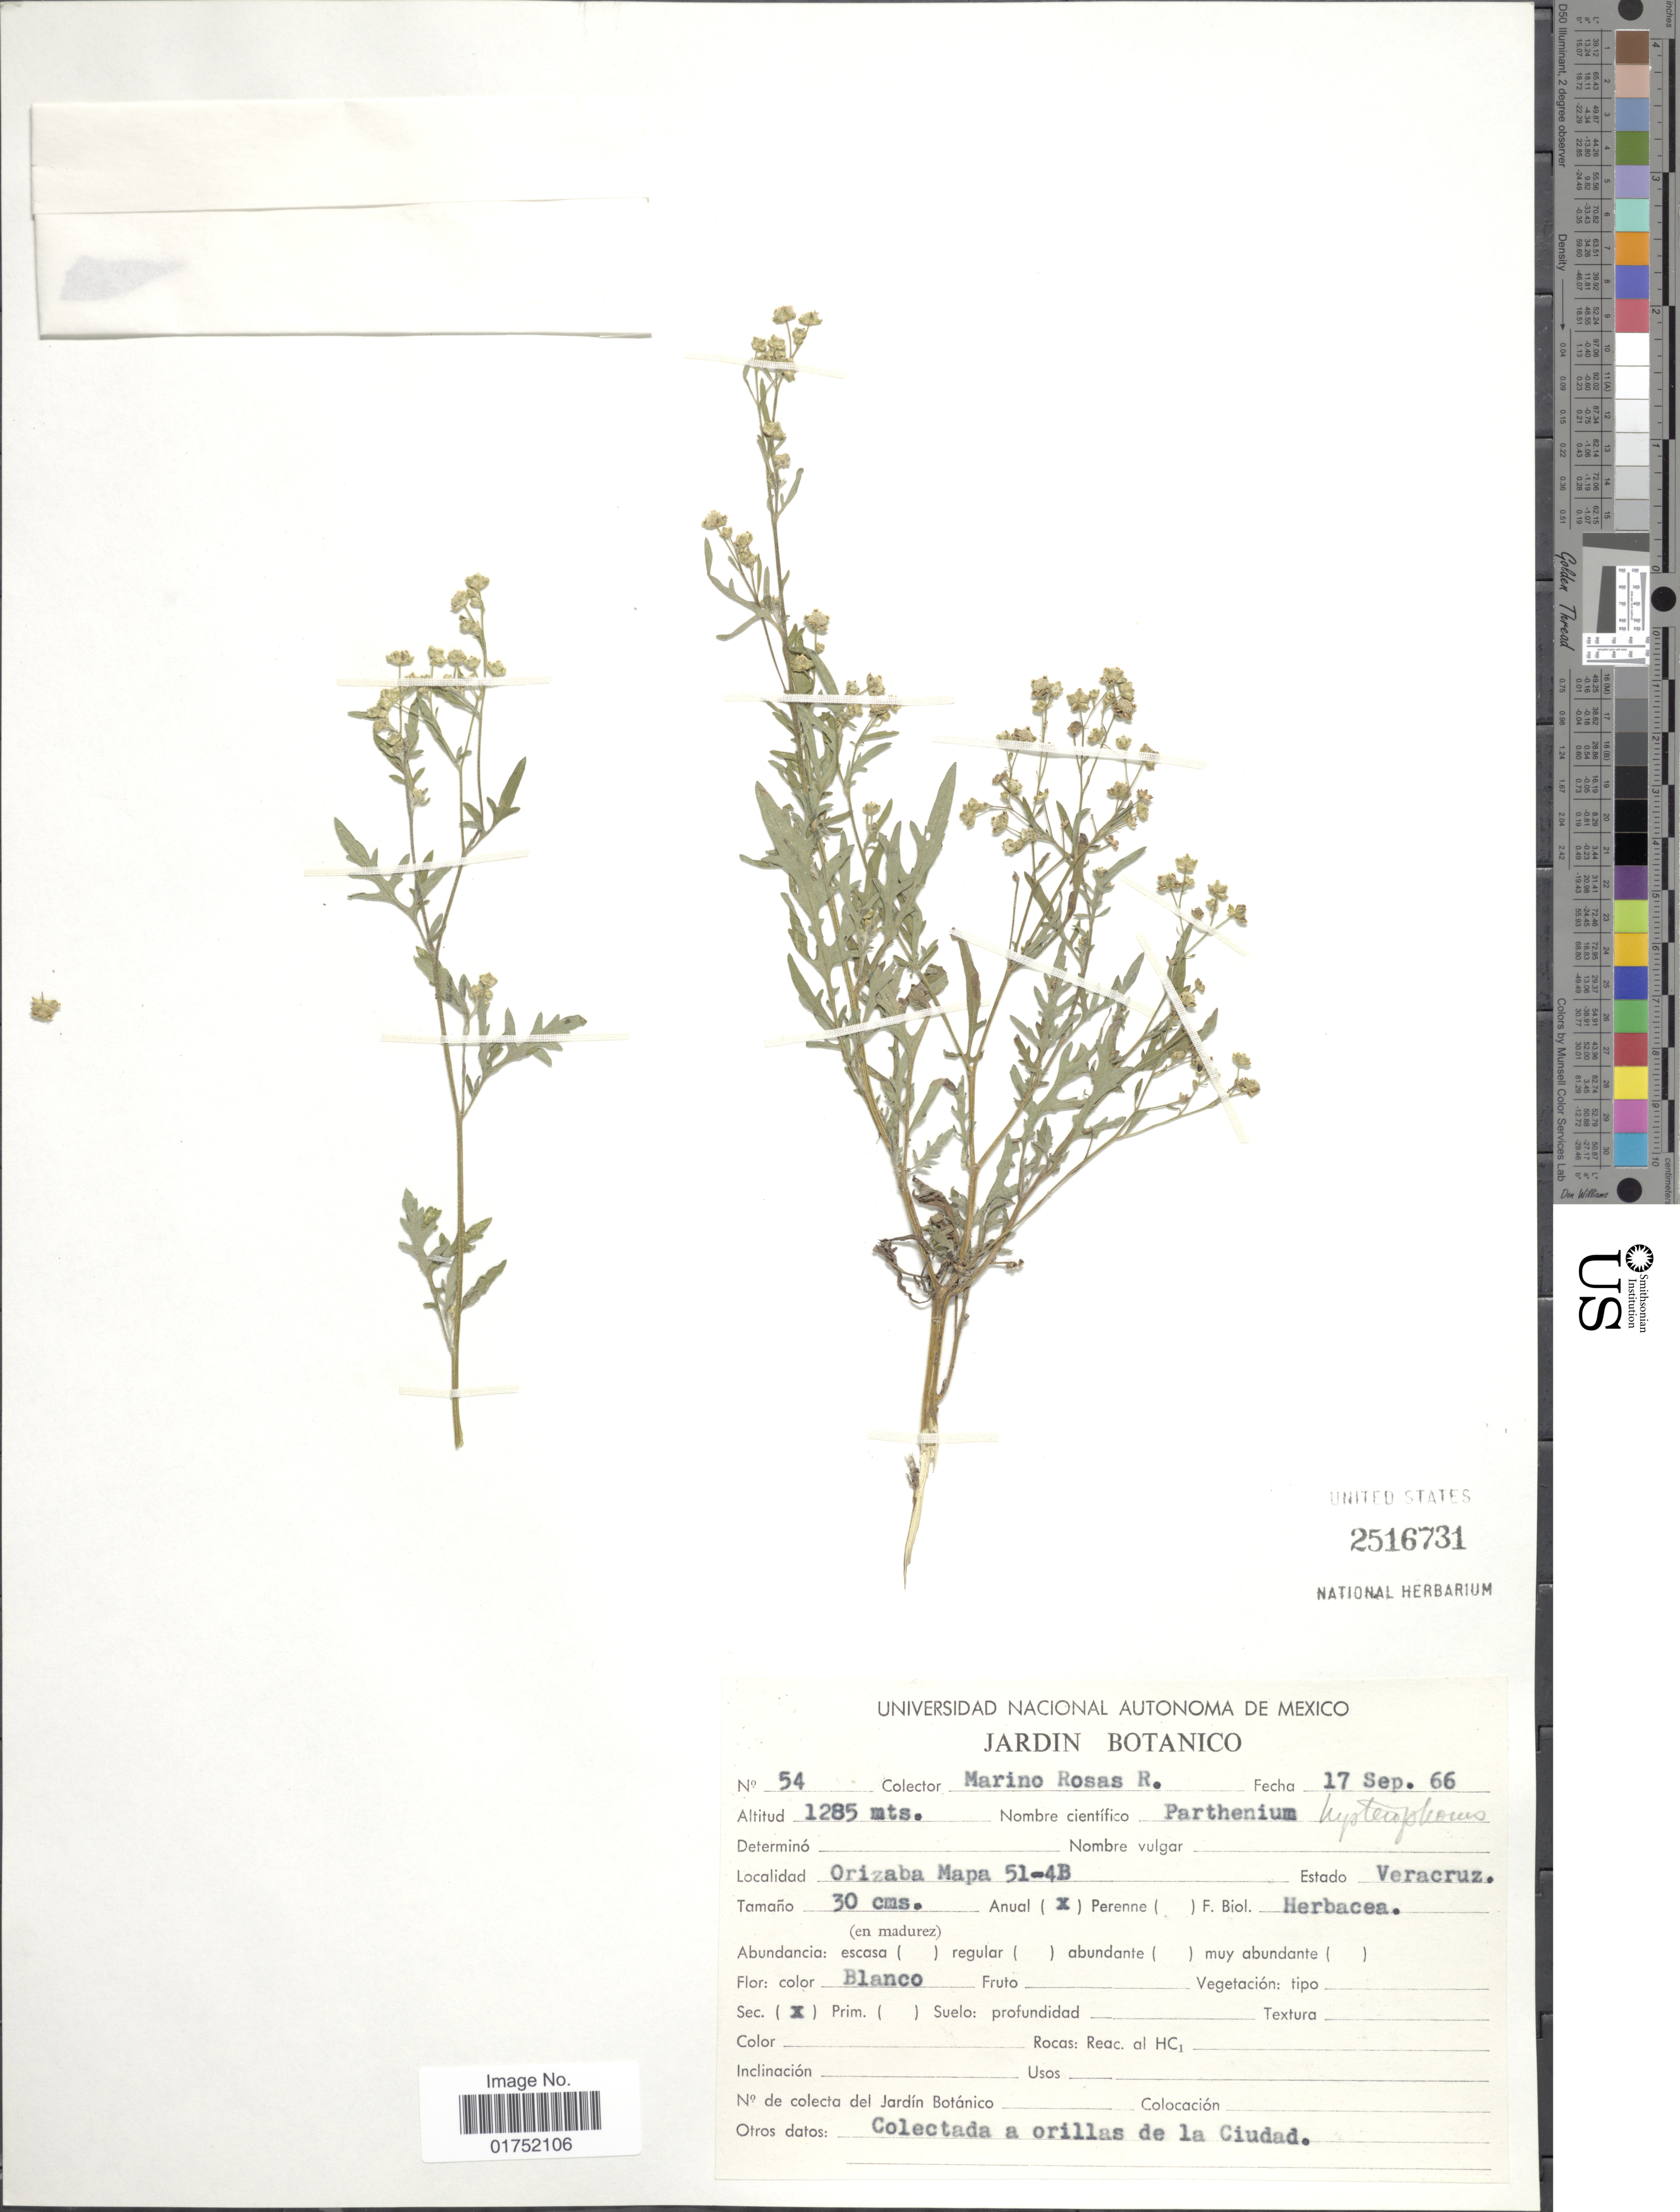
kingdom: Plantae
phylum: Tracheophyta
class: Magnoliopsida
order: Asterales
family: Asteraceae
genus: Parthenium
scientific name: Parthenium hysterophorus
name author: L.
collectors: M. Rosas R.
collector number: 54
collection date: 1966-09-17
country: Mexico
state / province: Veracruz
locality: Orizaba Mapa 51-4B, Estado Veracruz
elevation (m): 1285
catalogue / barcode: US 2516731